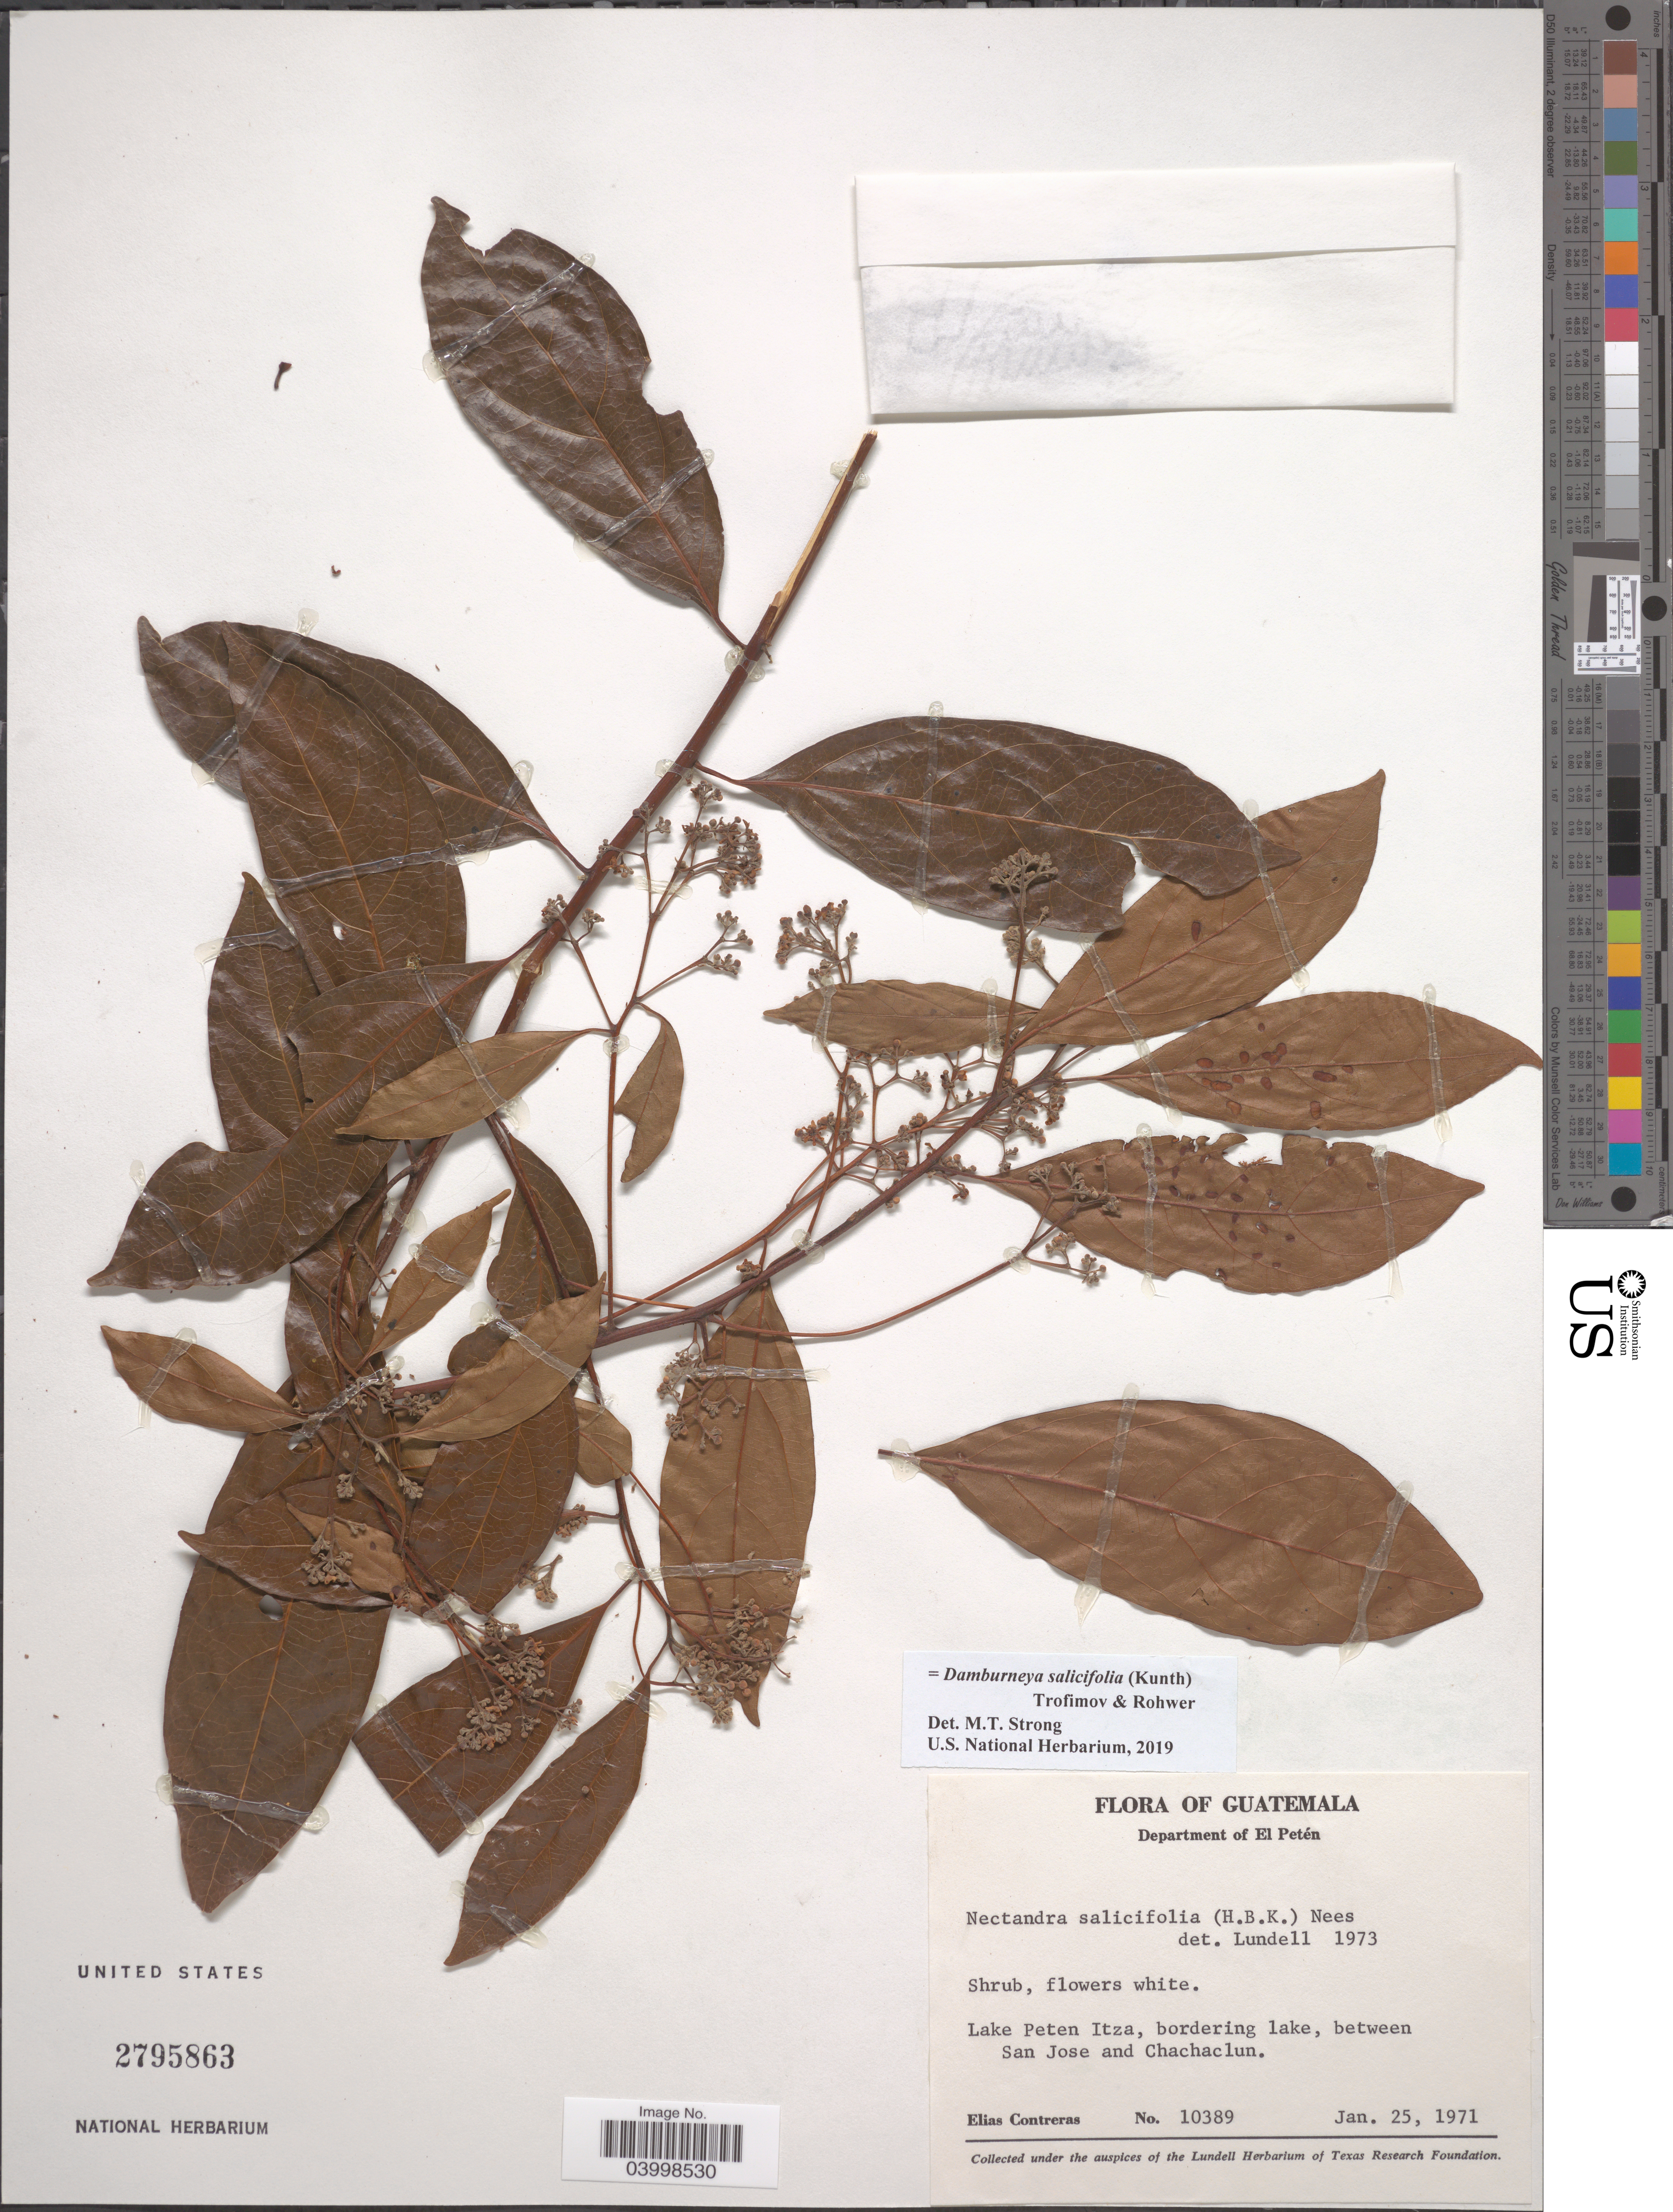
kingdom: Plantae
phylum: Tracheophyta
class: Magnoliopsida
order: Laurales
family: Lauraceae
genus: Damburneya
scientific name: Damburneya salicifolia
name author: (Kunth) Trofimov & Rohwer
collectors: E. Contreras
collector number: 10389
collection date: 1971-01-25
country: Guatemala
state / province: El Peten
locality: Department of El Petén. Lake Peten Itza, bordering lake, between San Jose and Chachaclun.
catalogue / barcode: US 2795863